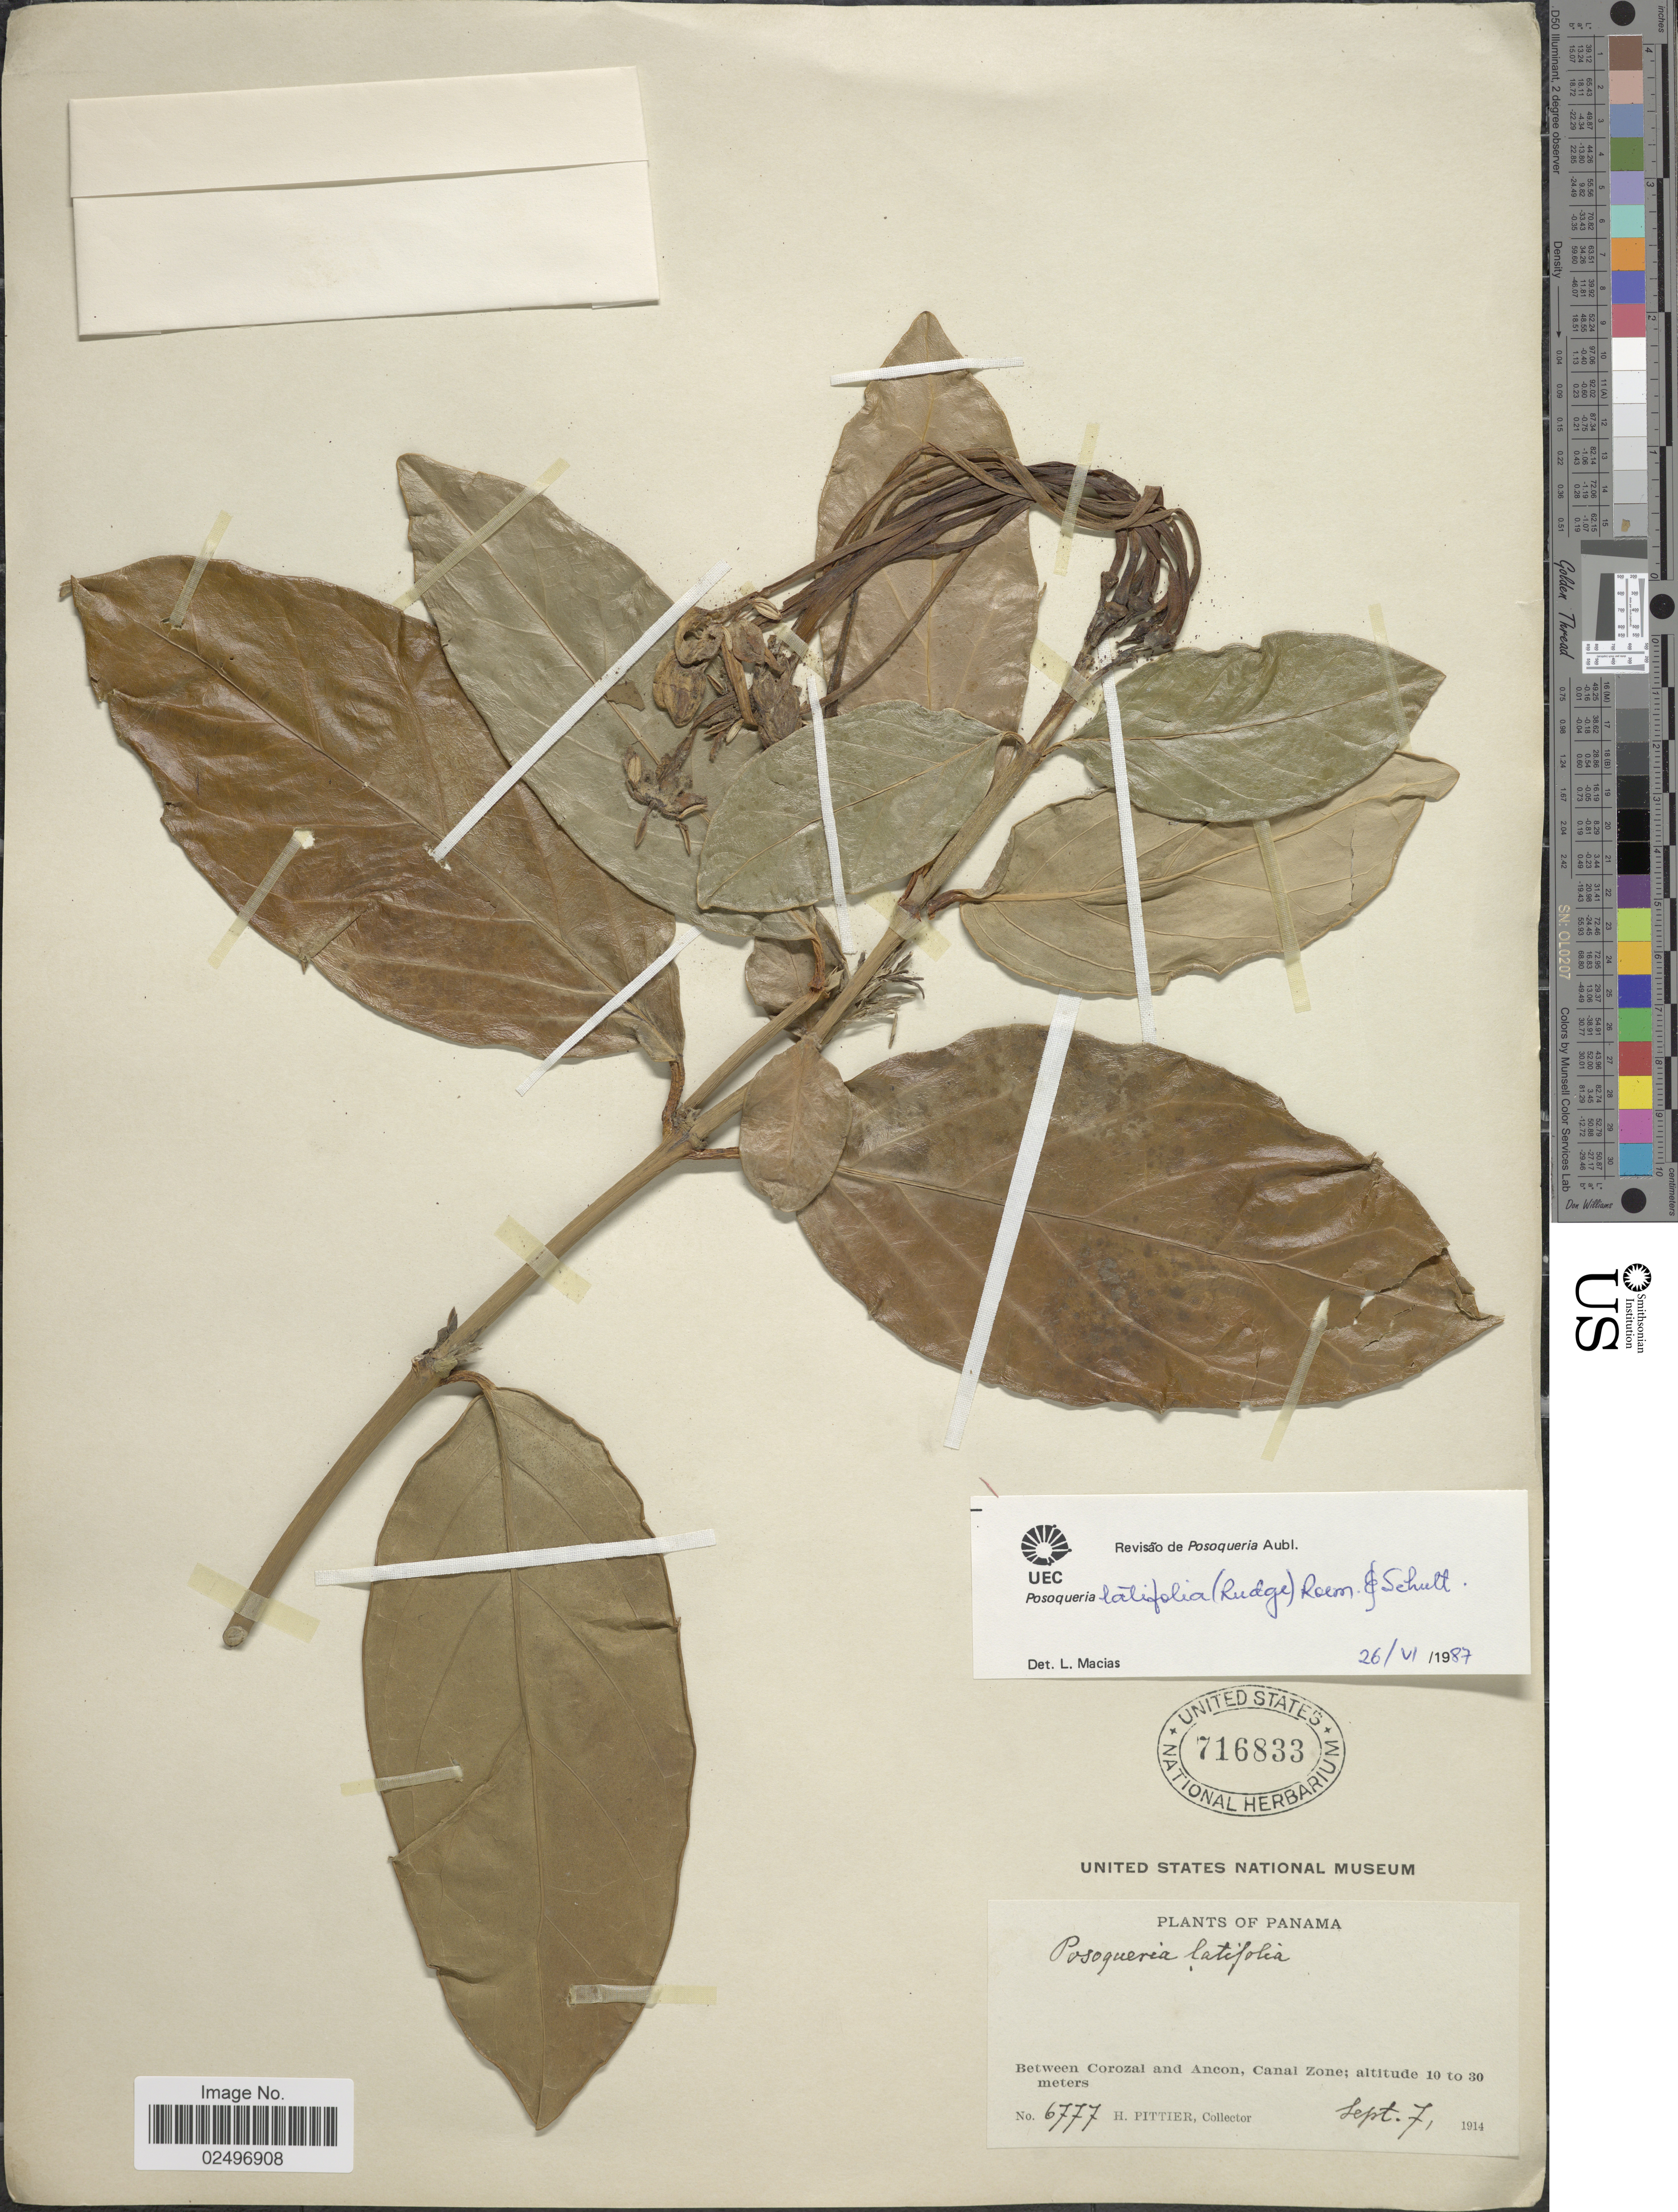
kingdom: Plantae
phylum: Tracheophyta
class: Magnoliopsida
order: Gentianales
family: Rubiaceae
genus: Posoqueria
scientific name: Posoqueria latifolia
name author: (Rudge) Roem. & Schult.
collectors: H. F. Pittier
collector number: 6777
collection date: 1914-09-07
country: Panama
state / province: Colón / Panamá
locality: Between Corozal and Ancon, Canal Zone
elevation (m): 10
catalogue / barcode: US 716833